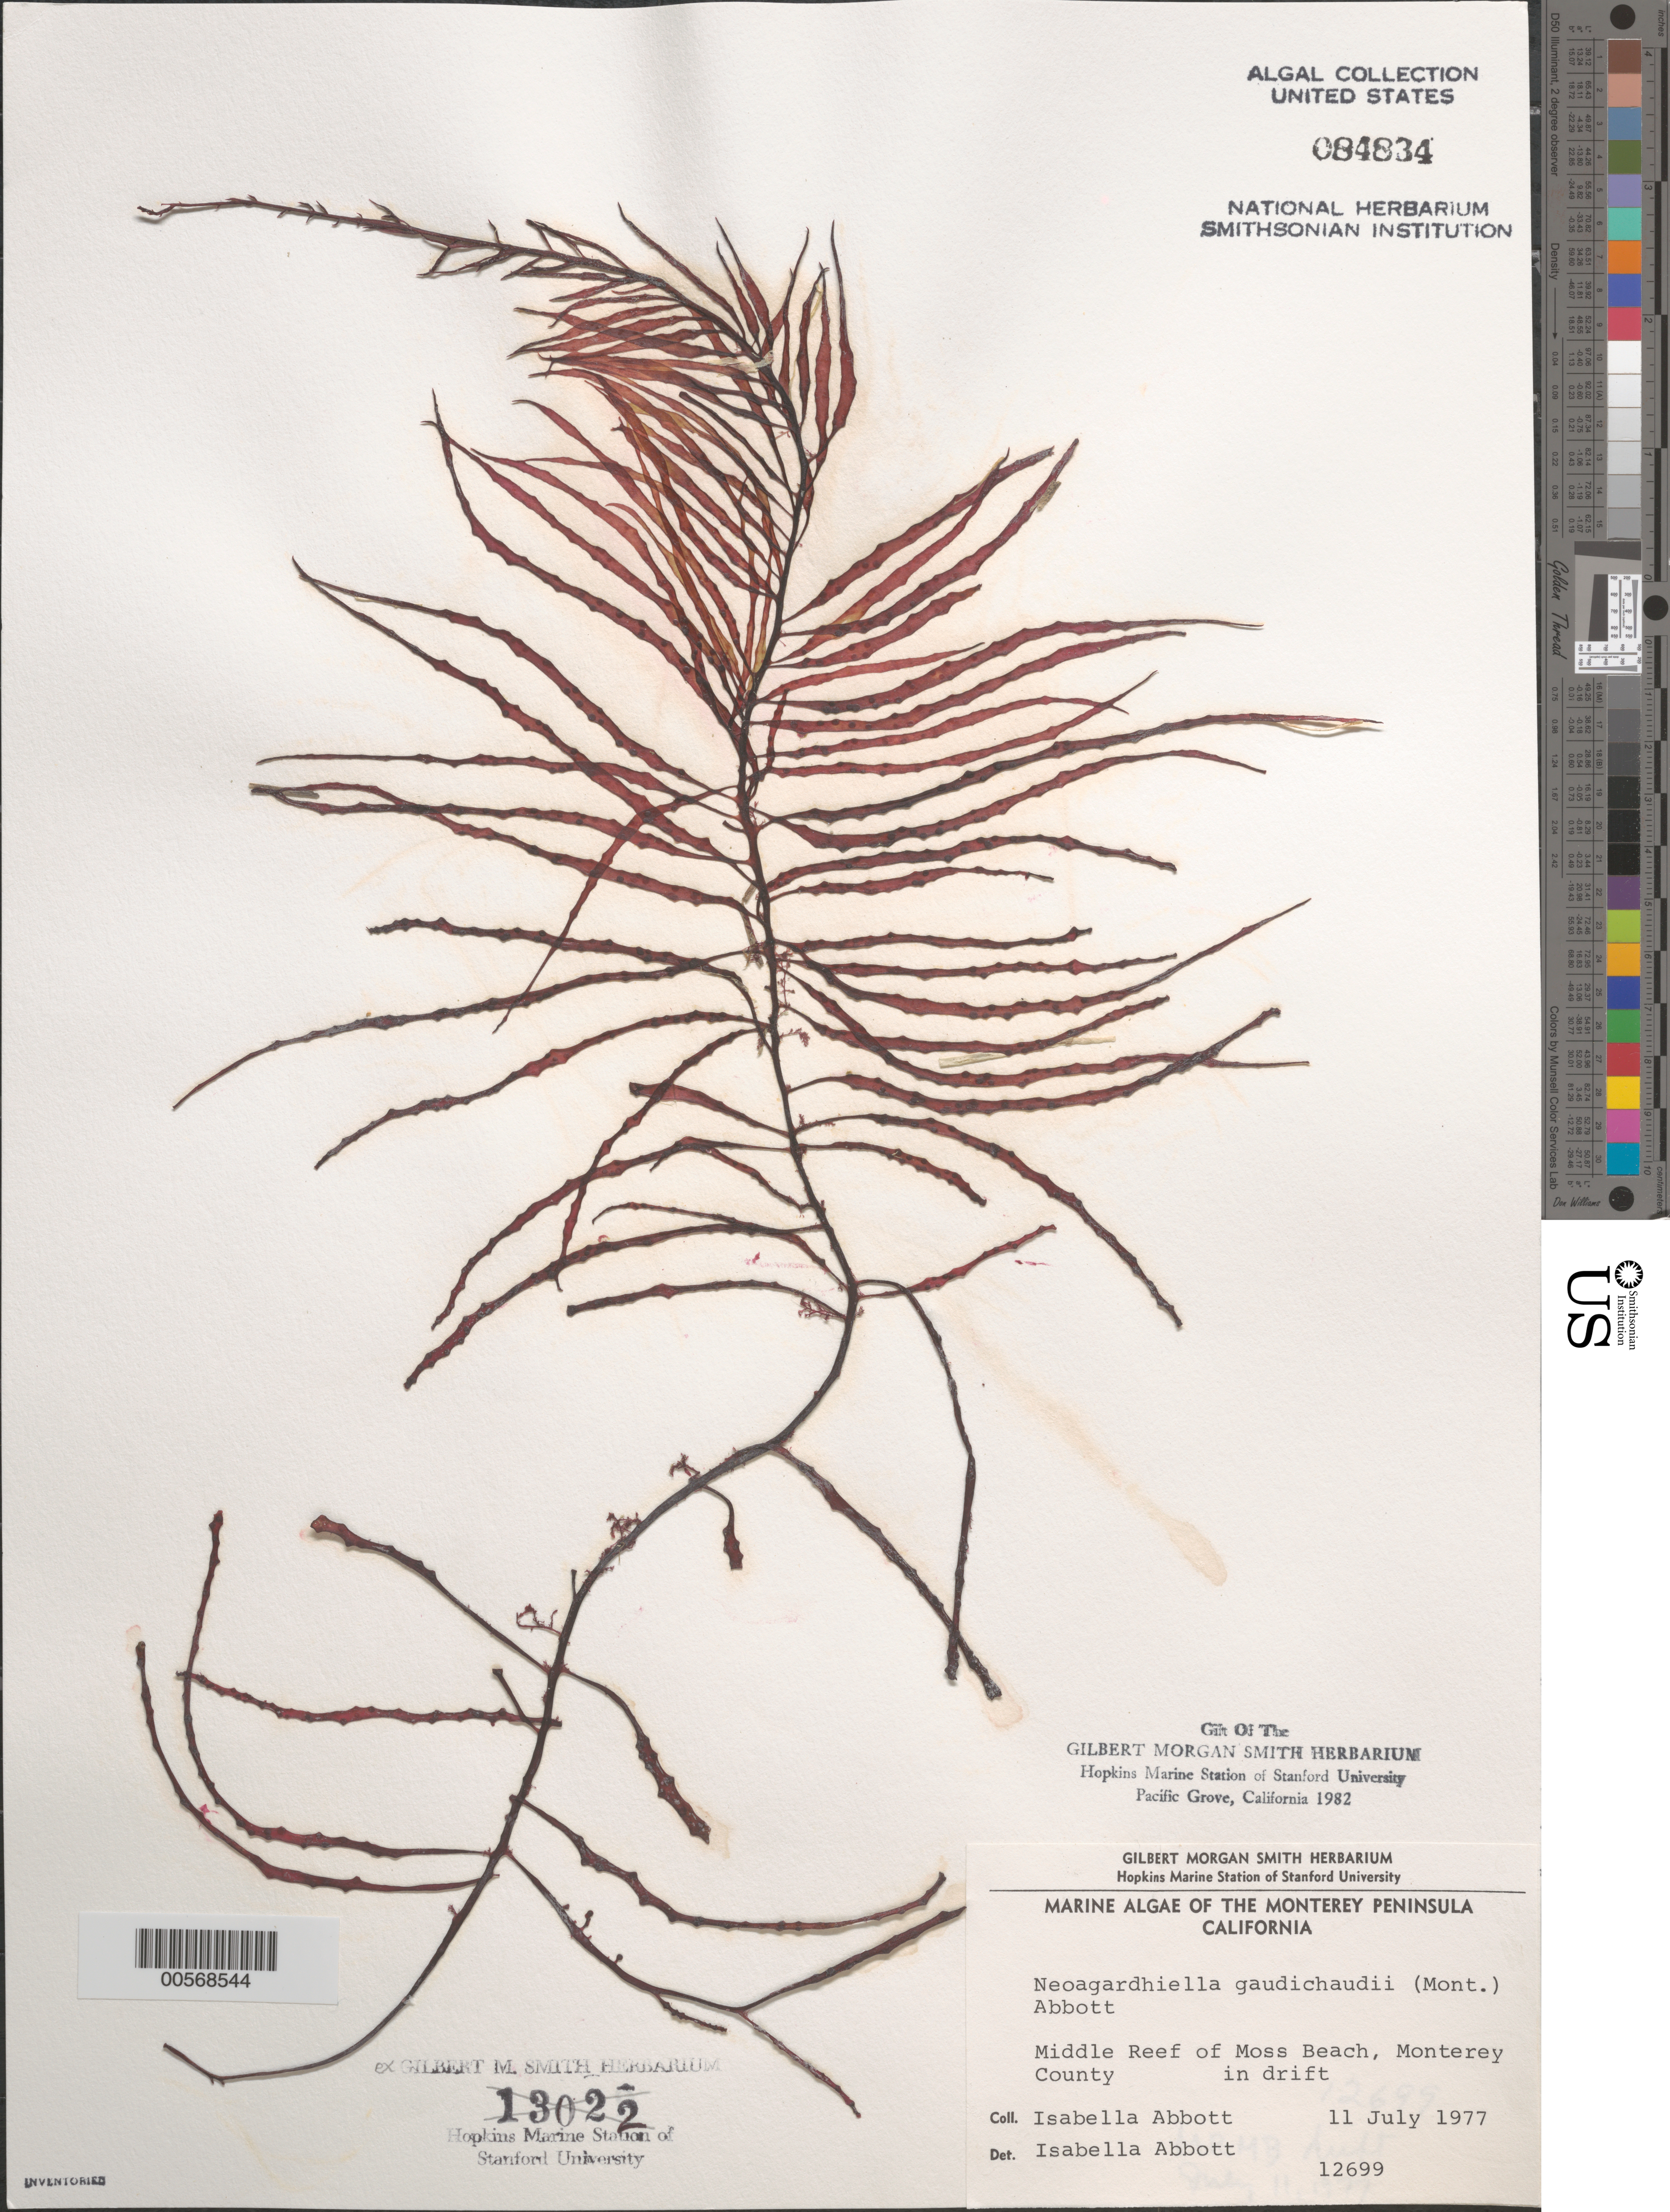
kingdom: Plantae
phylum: Rhodophyta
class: Florideophyceae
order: Gigartinales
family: Solieriaceae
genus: Sarcodiotheca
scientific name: Sarcodiotheca gaudichaudii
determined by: Algae name updating Project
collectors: I. A. Abbott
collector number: IAA 12699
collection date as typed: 11 Jul 1977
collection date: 1977-07-11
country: United States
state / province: California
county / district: Monterey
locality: Middle Reef of Moss Beach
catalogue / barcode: US 84834